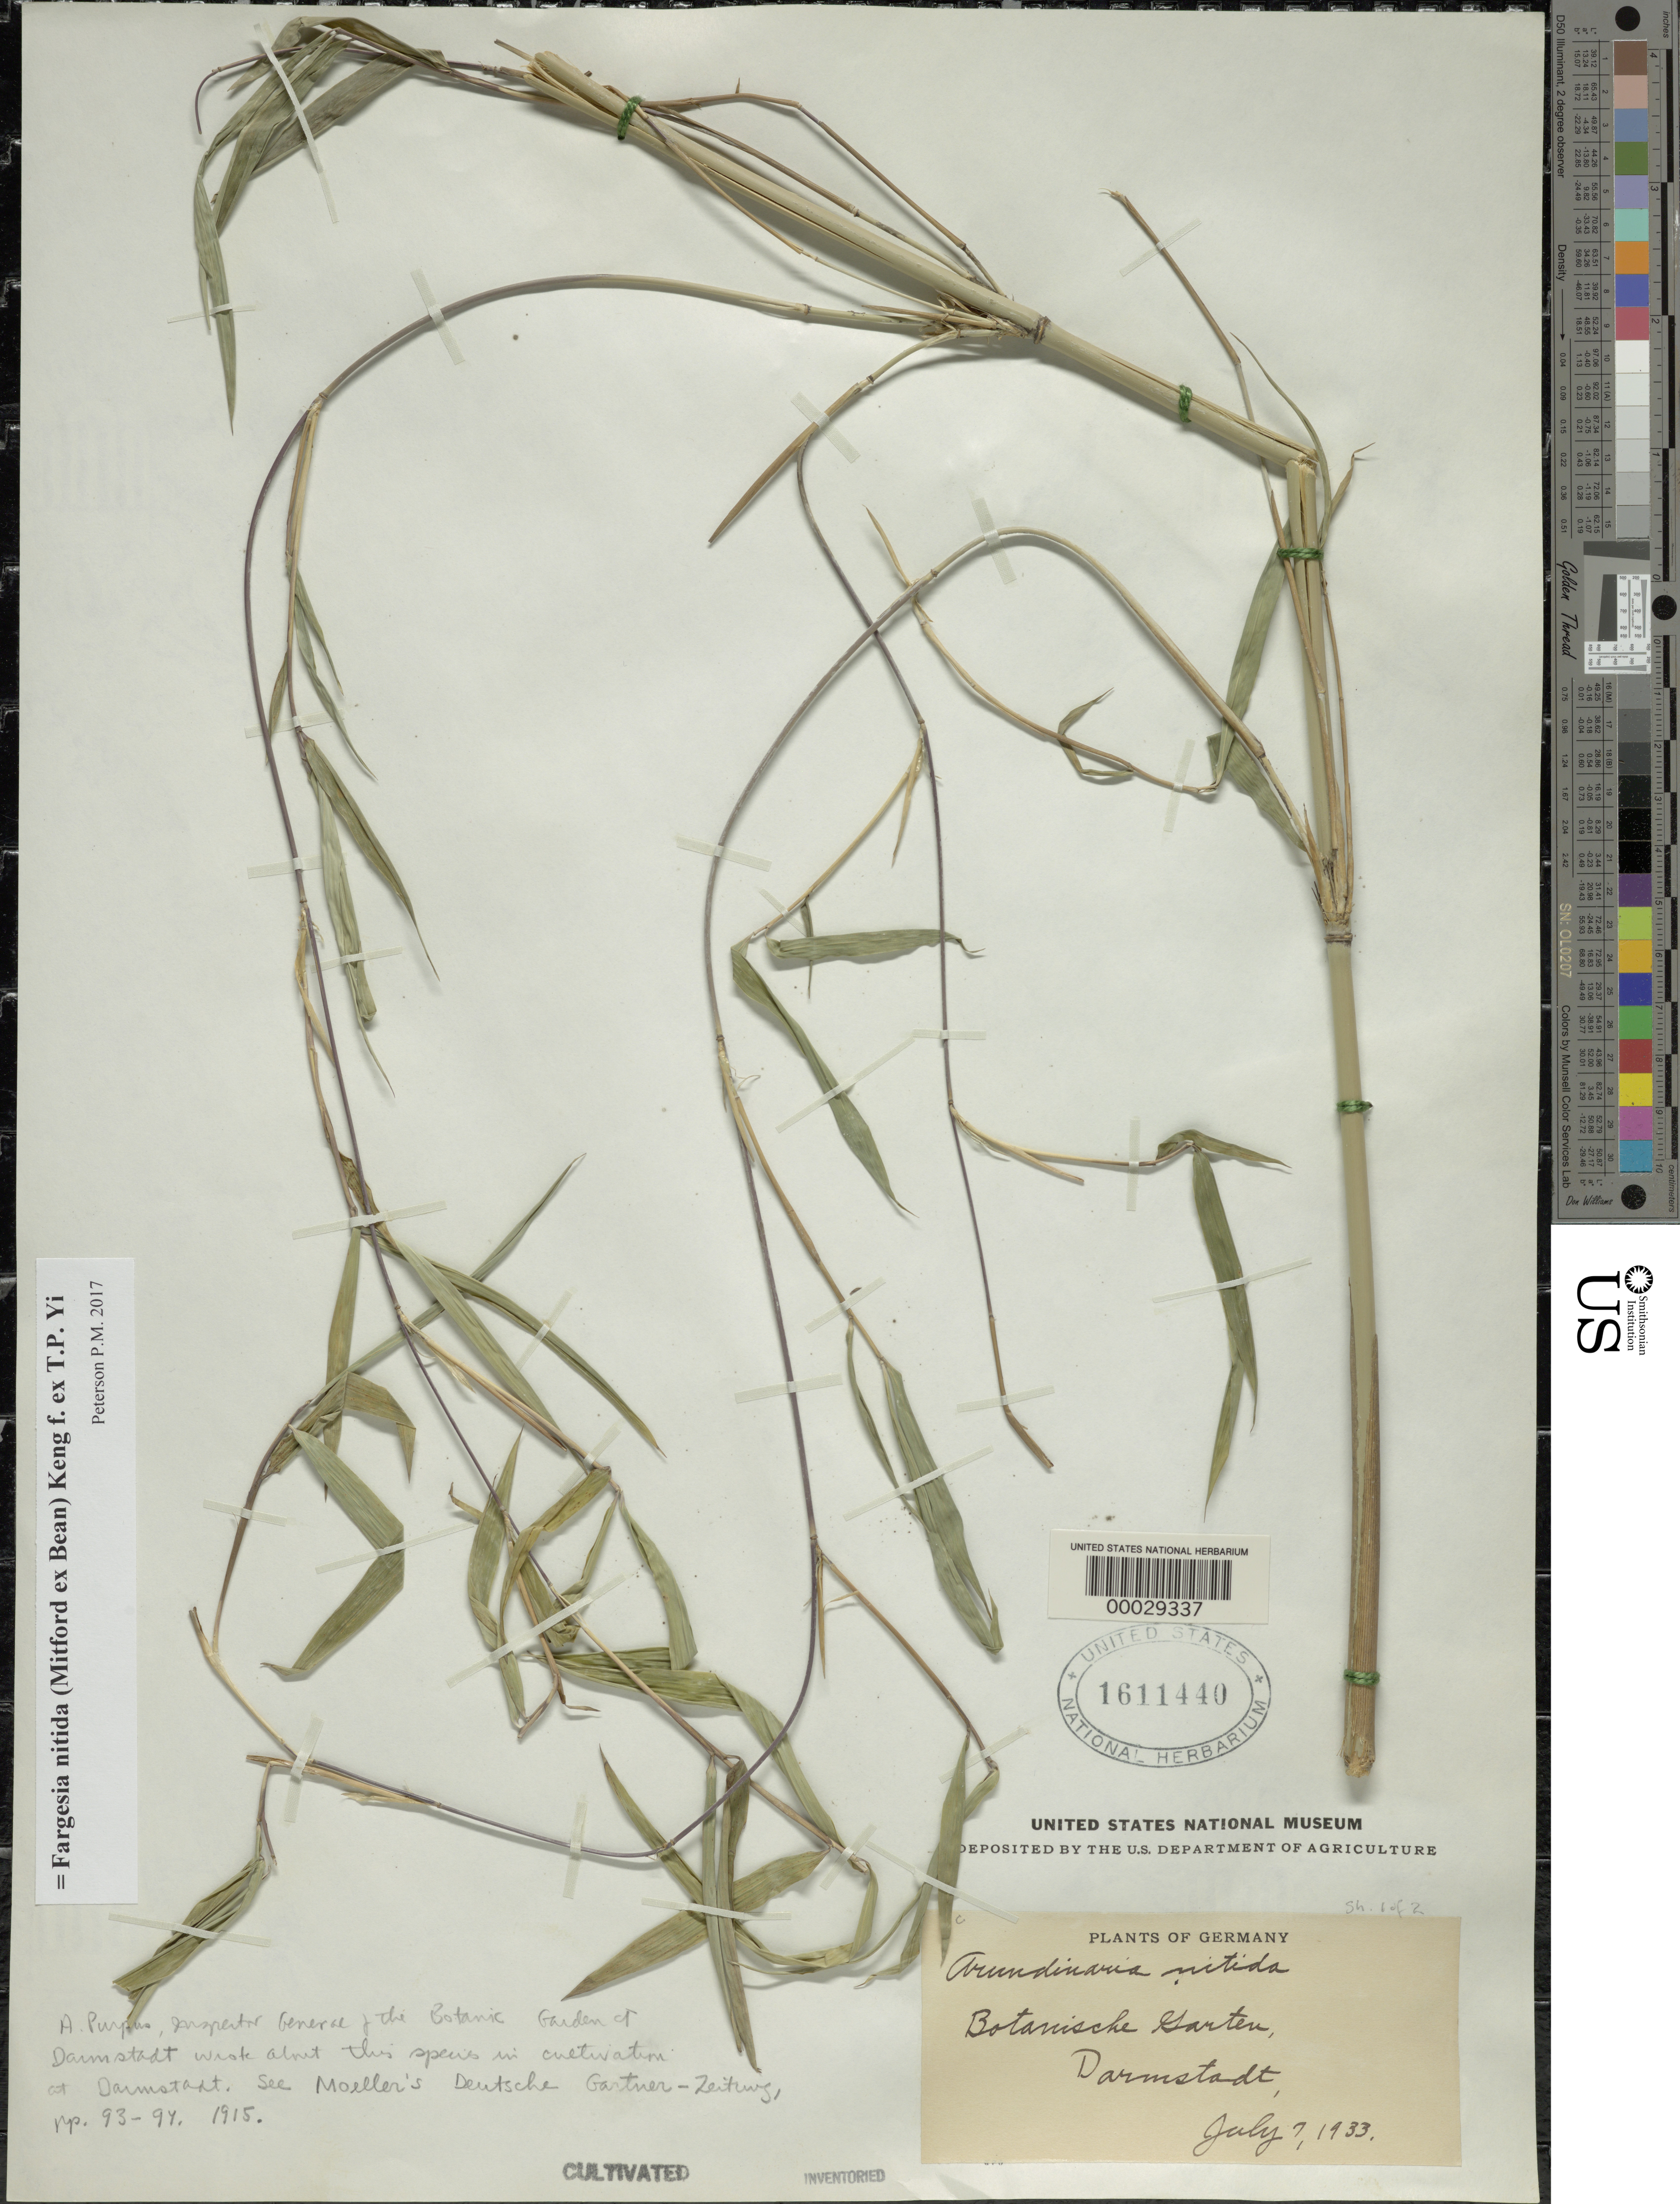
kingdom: Plantae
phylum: Tracheophyta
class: Liliopsida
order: Poales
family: Poaceae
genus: Fargesia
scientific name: Fargesia nitida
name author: (Mitford ex Stapf) Keng f. ex T.P. Yi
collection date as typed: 07 Jul 1933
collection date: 1933-07-07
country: Germany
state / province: Hesse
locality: Botanische garden, darmstadt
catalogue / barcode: US 1611440